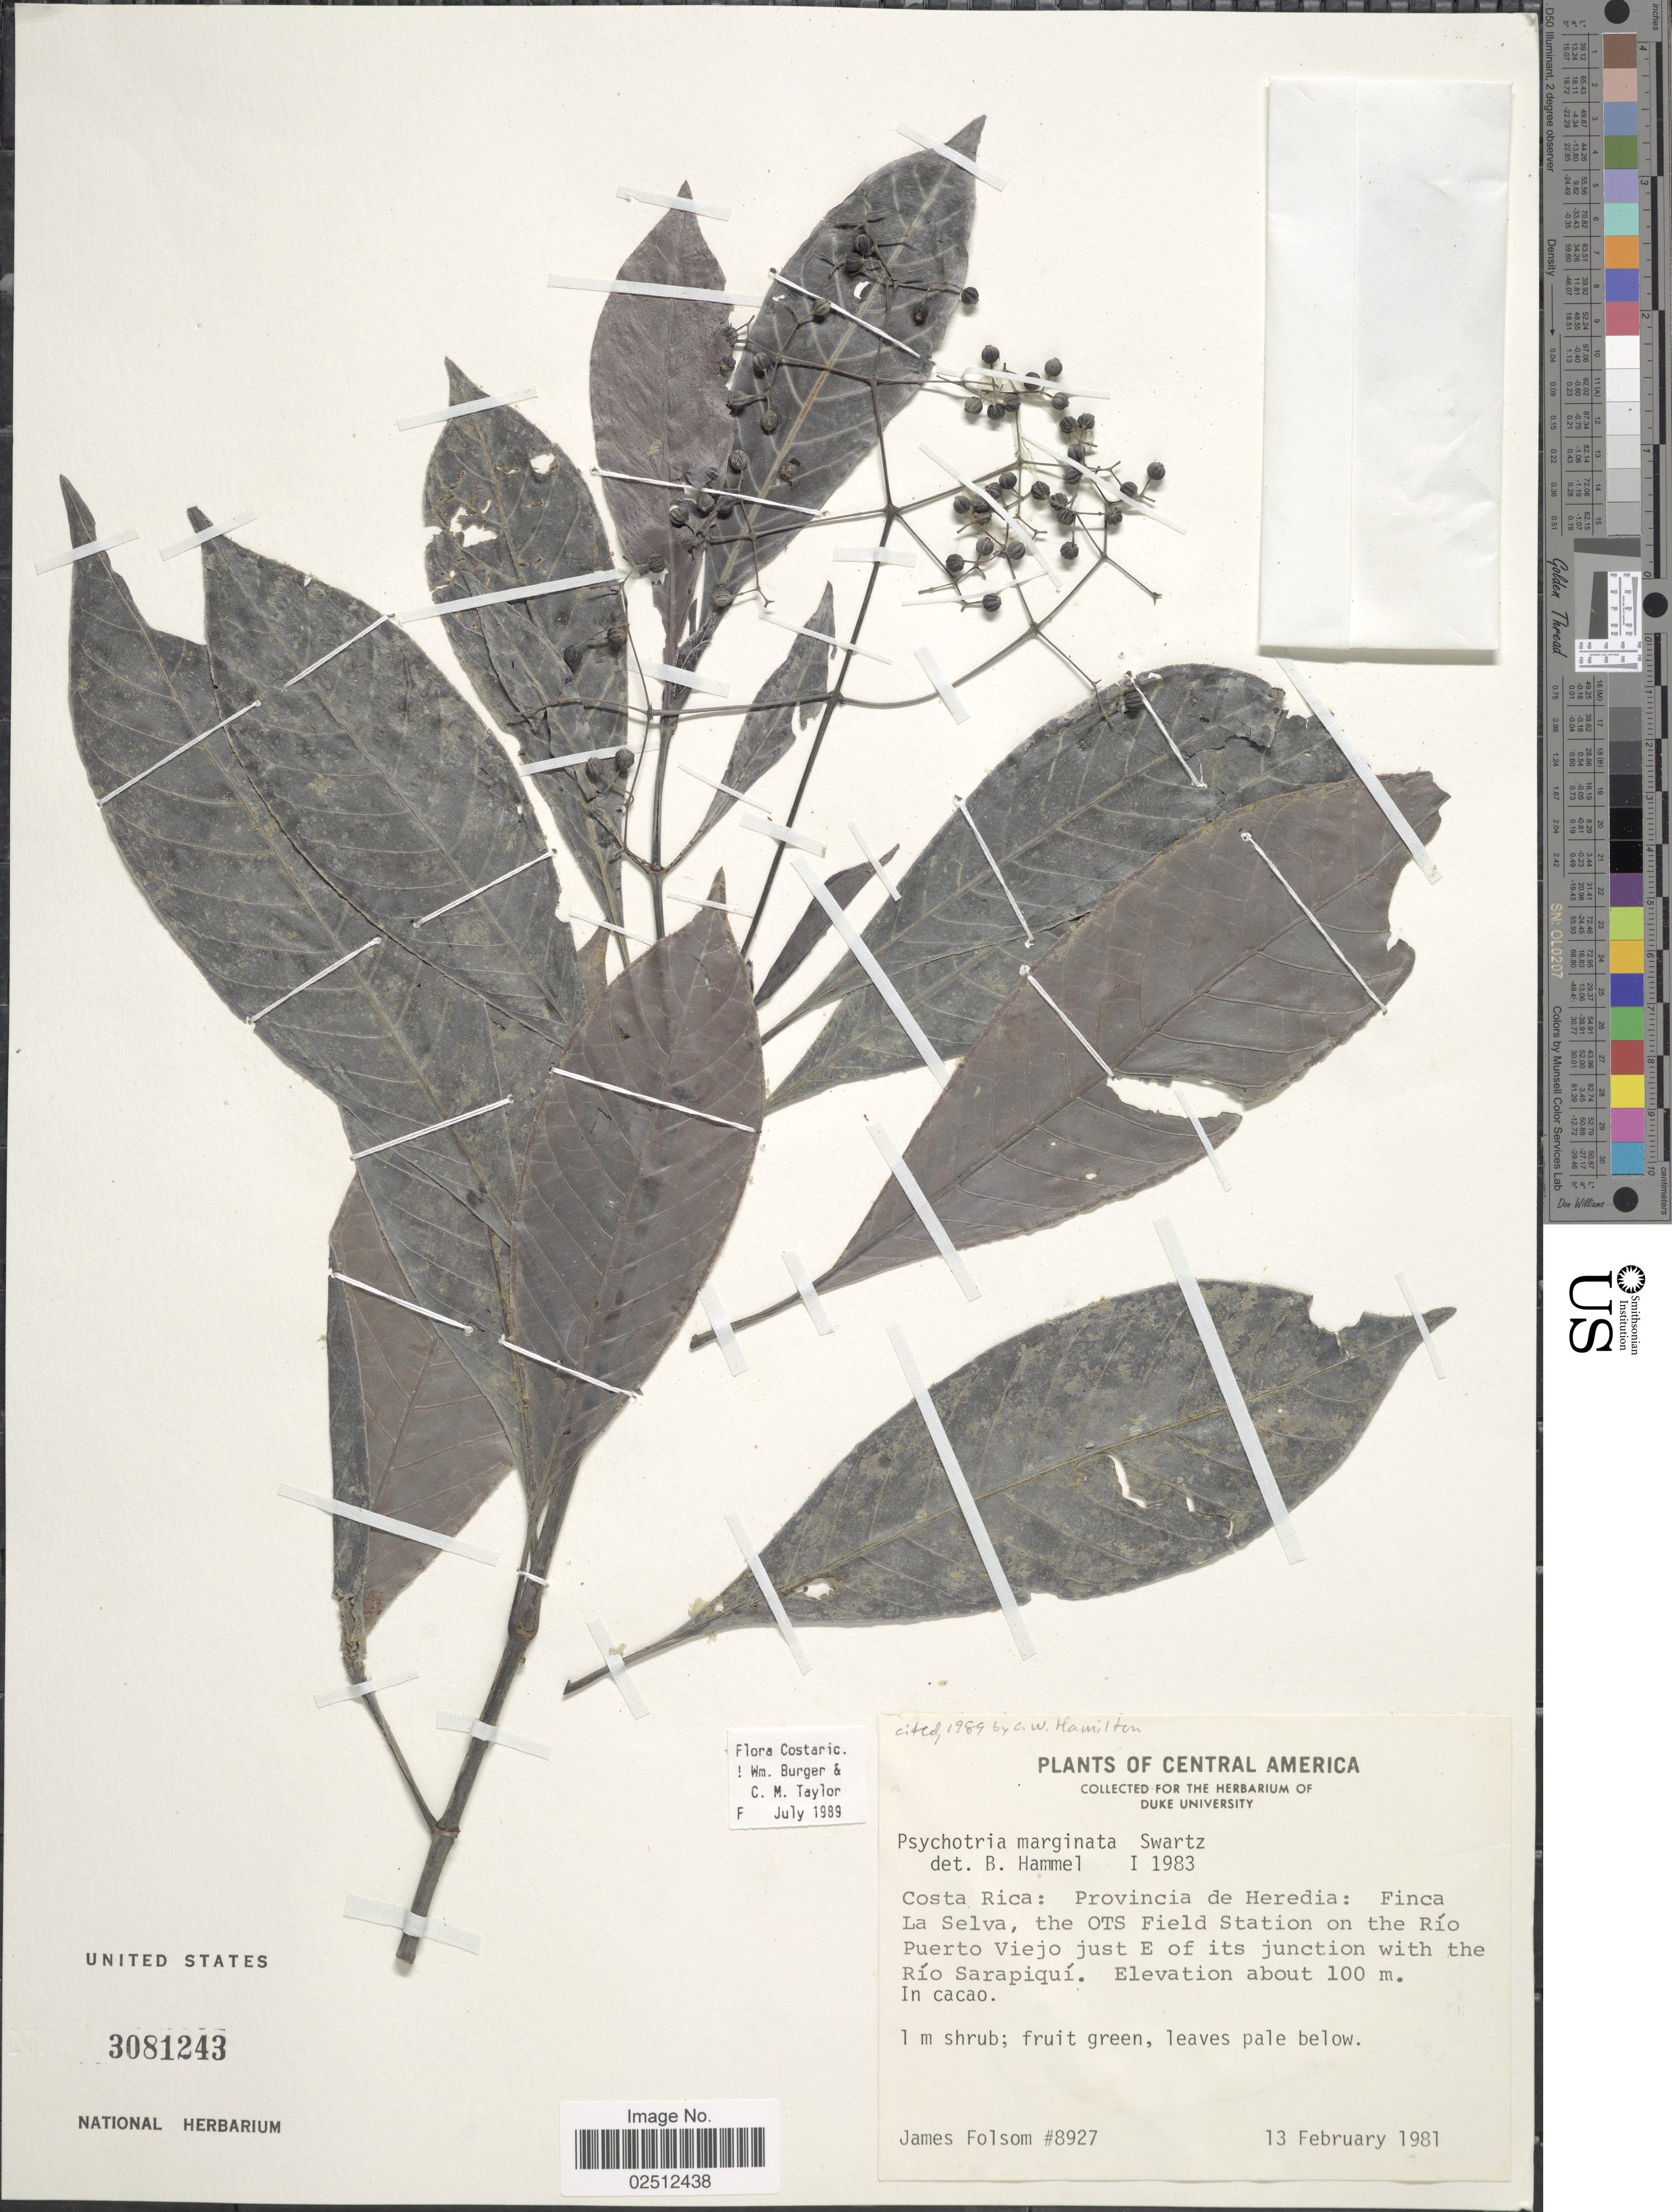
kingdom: Plantae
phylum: Tracheophyta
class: Magnoliopsida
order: Gentianales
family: Rubiaceae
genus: Psychotria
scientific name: Psychotria marginata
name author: Sw.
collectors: J. P. Folsom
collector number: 8927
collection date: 1981-02-13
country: Costa Rica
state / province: Heredia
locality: Costa Rica: Provincia de Heredia: Finca La Selva, the OTS Field Station on the Rio Puerto Viejo just E of its junction with the Rio Sarapiqui, In Cacao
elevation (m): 100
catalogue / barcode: US 3081243